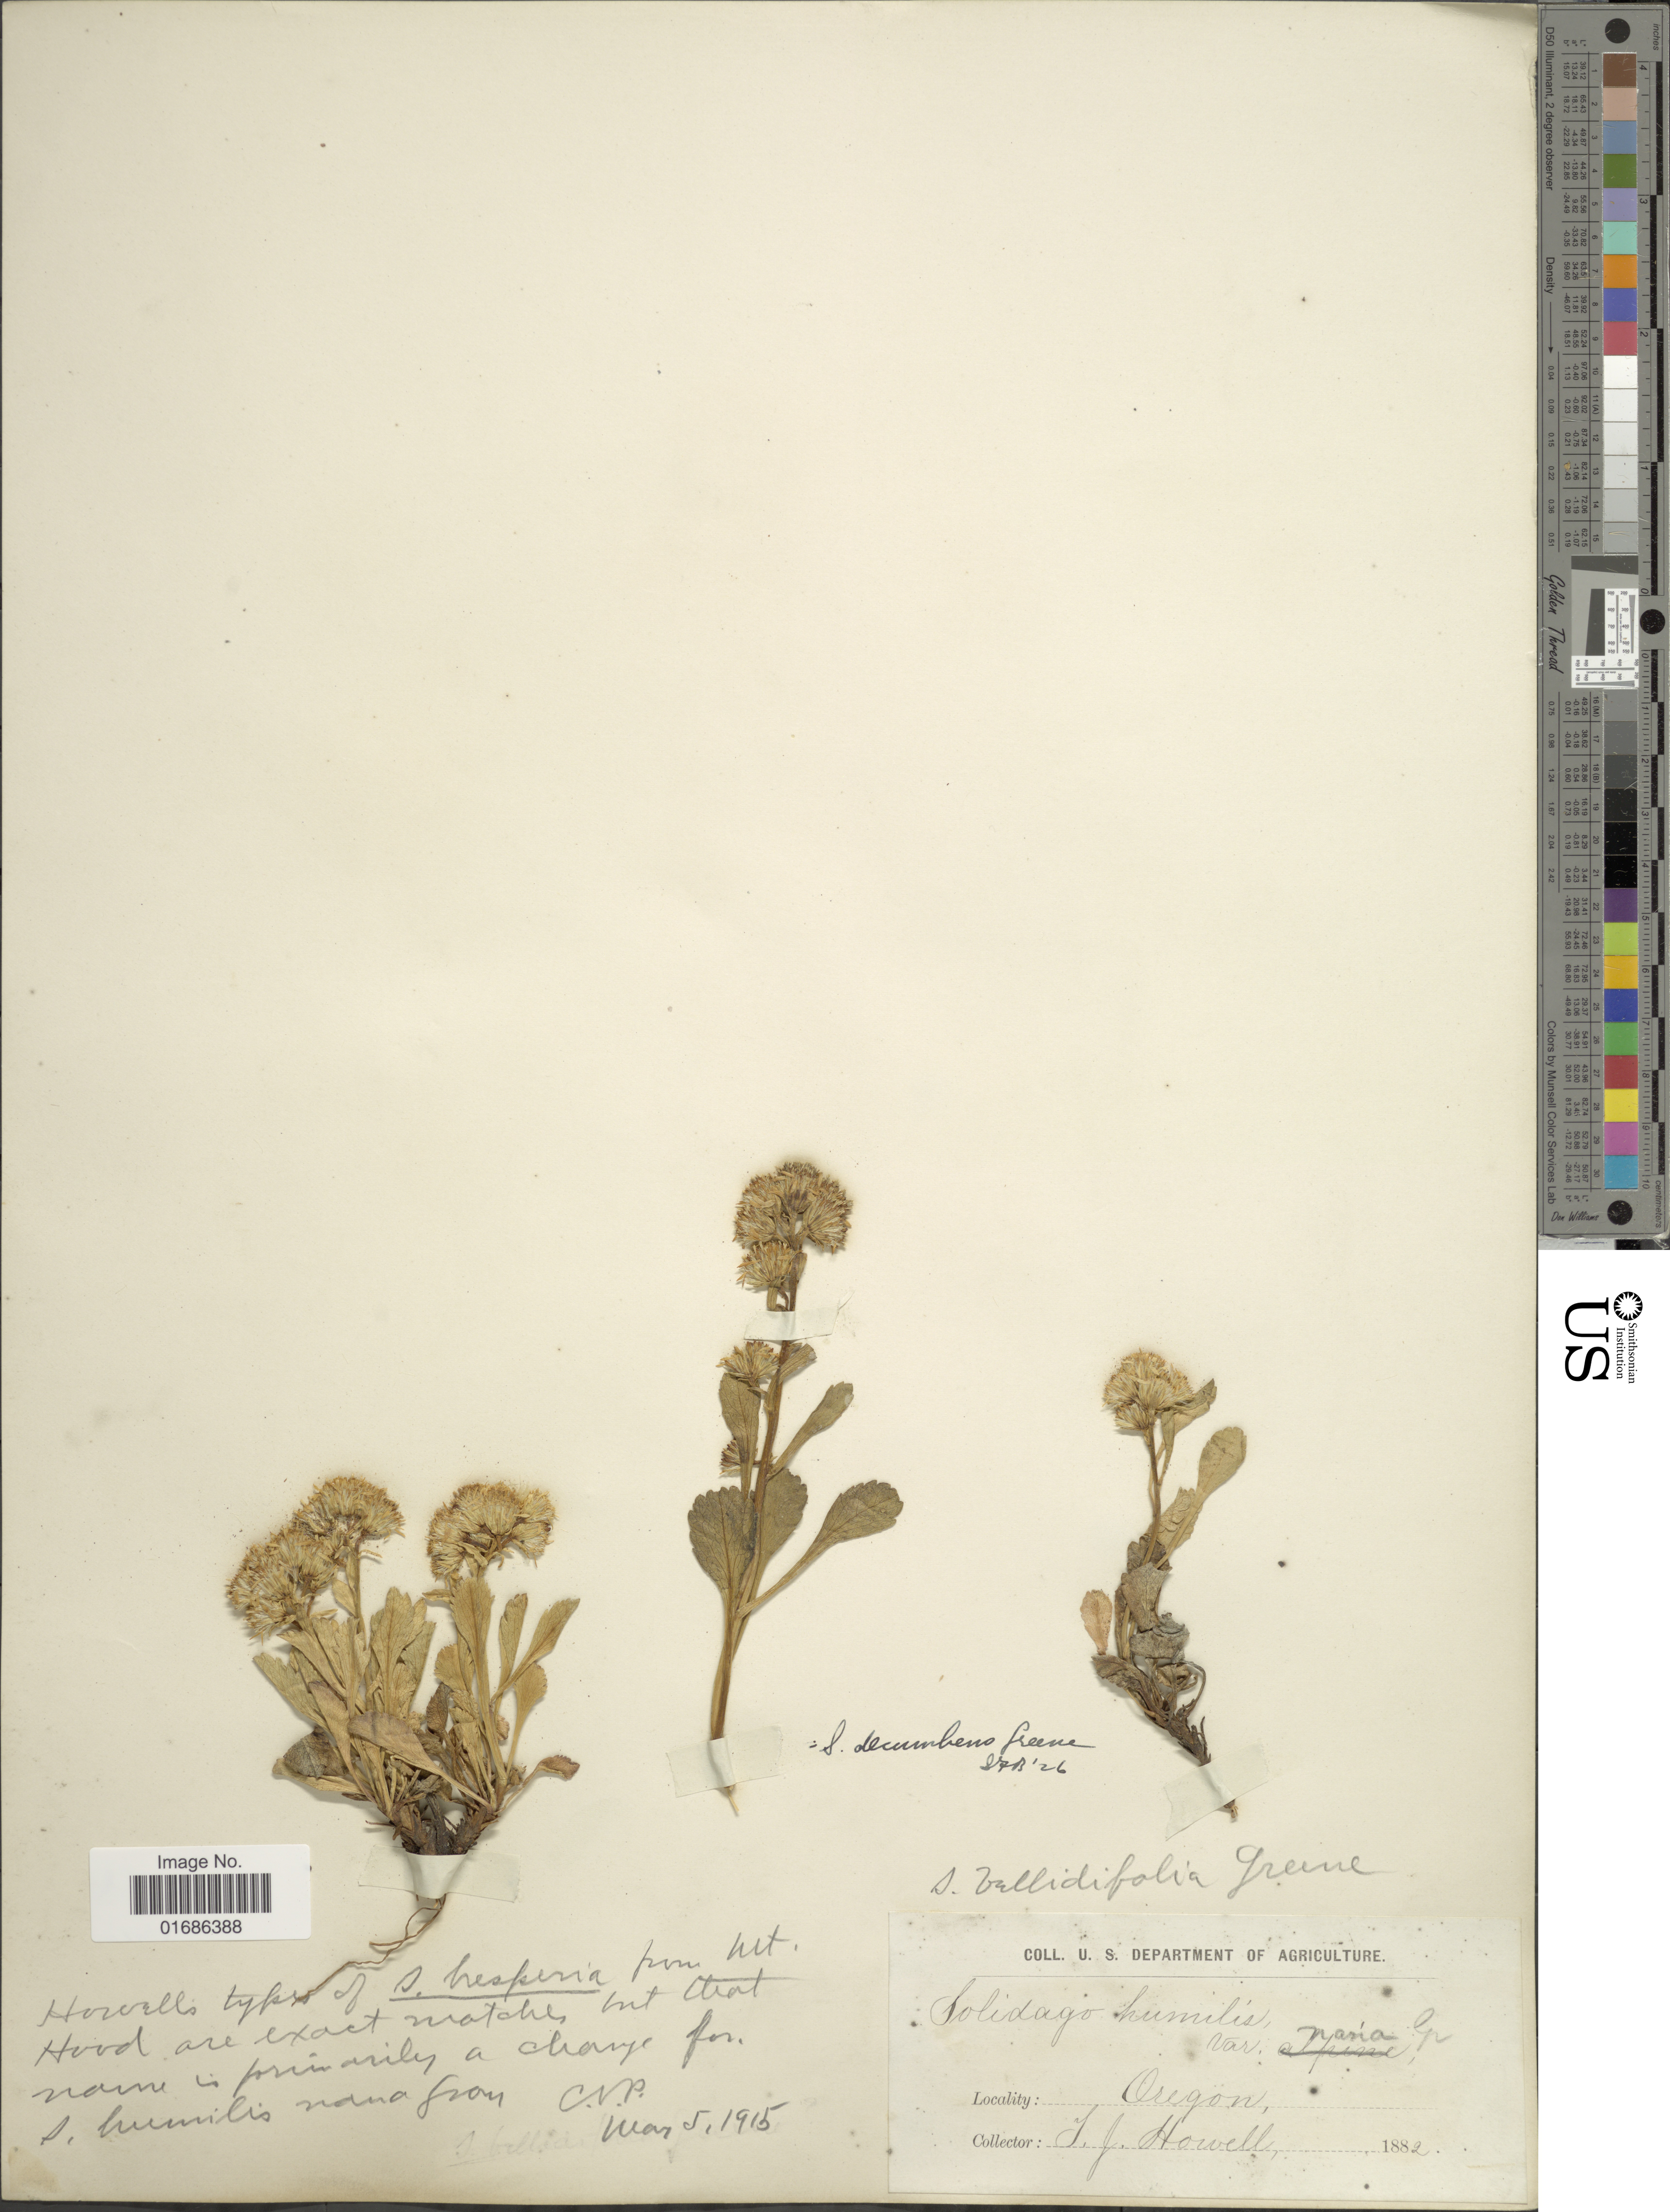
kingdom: Plantae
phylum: Tracheophyta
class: Magnoliopsida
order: Asterales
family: Asteraceae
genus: Solidago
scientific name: Solidago decumbens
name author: Greene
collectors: T. J. Howell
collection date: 1882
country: United States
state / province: Oregon